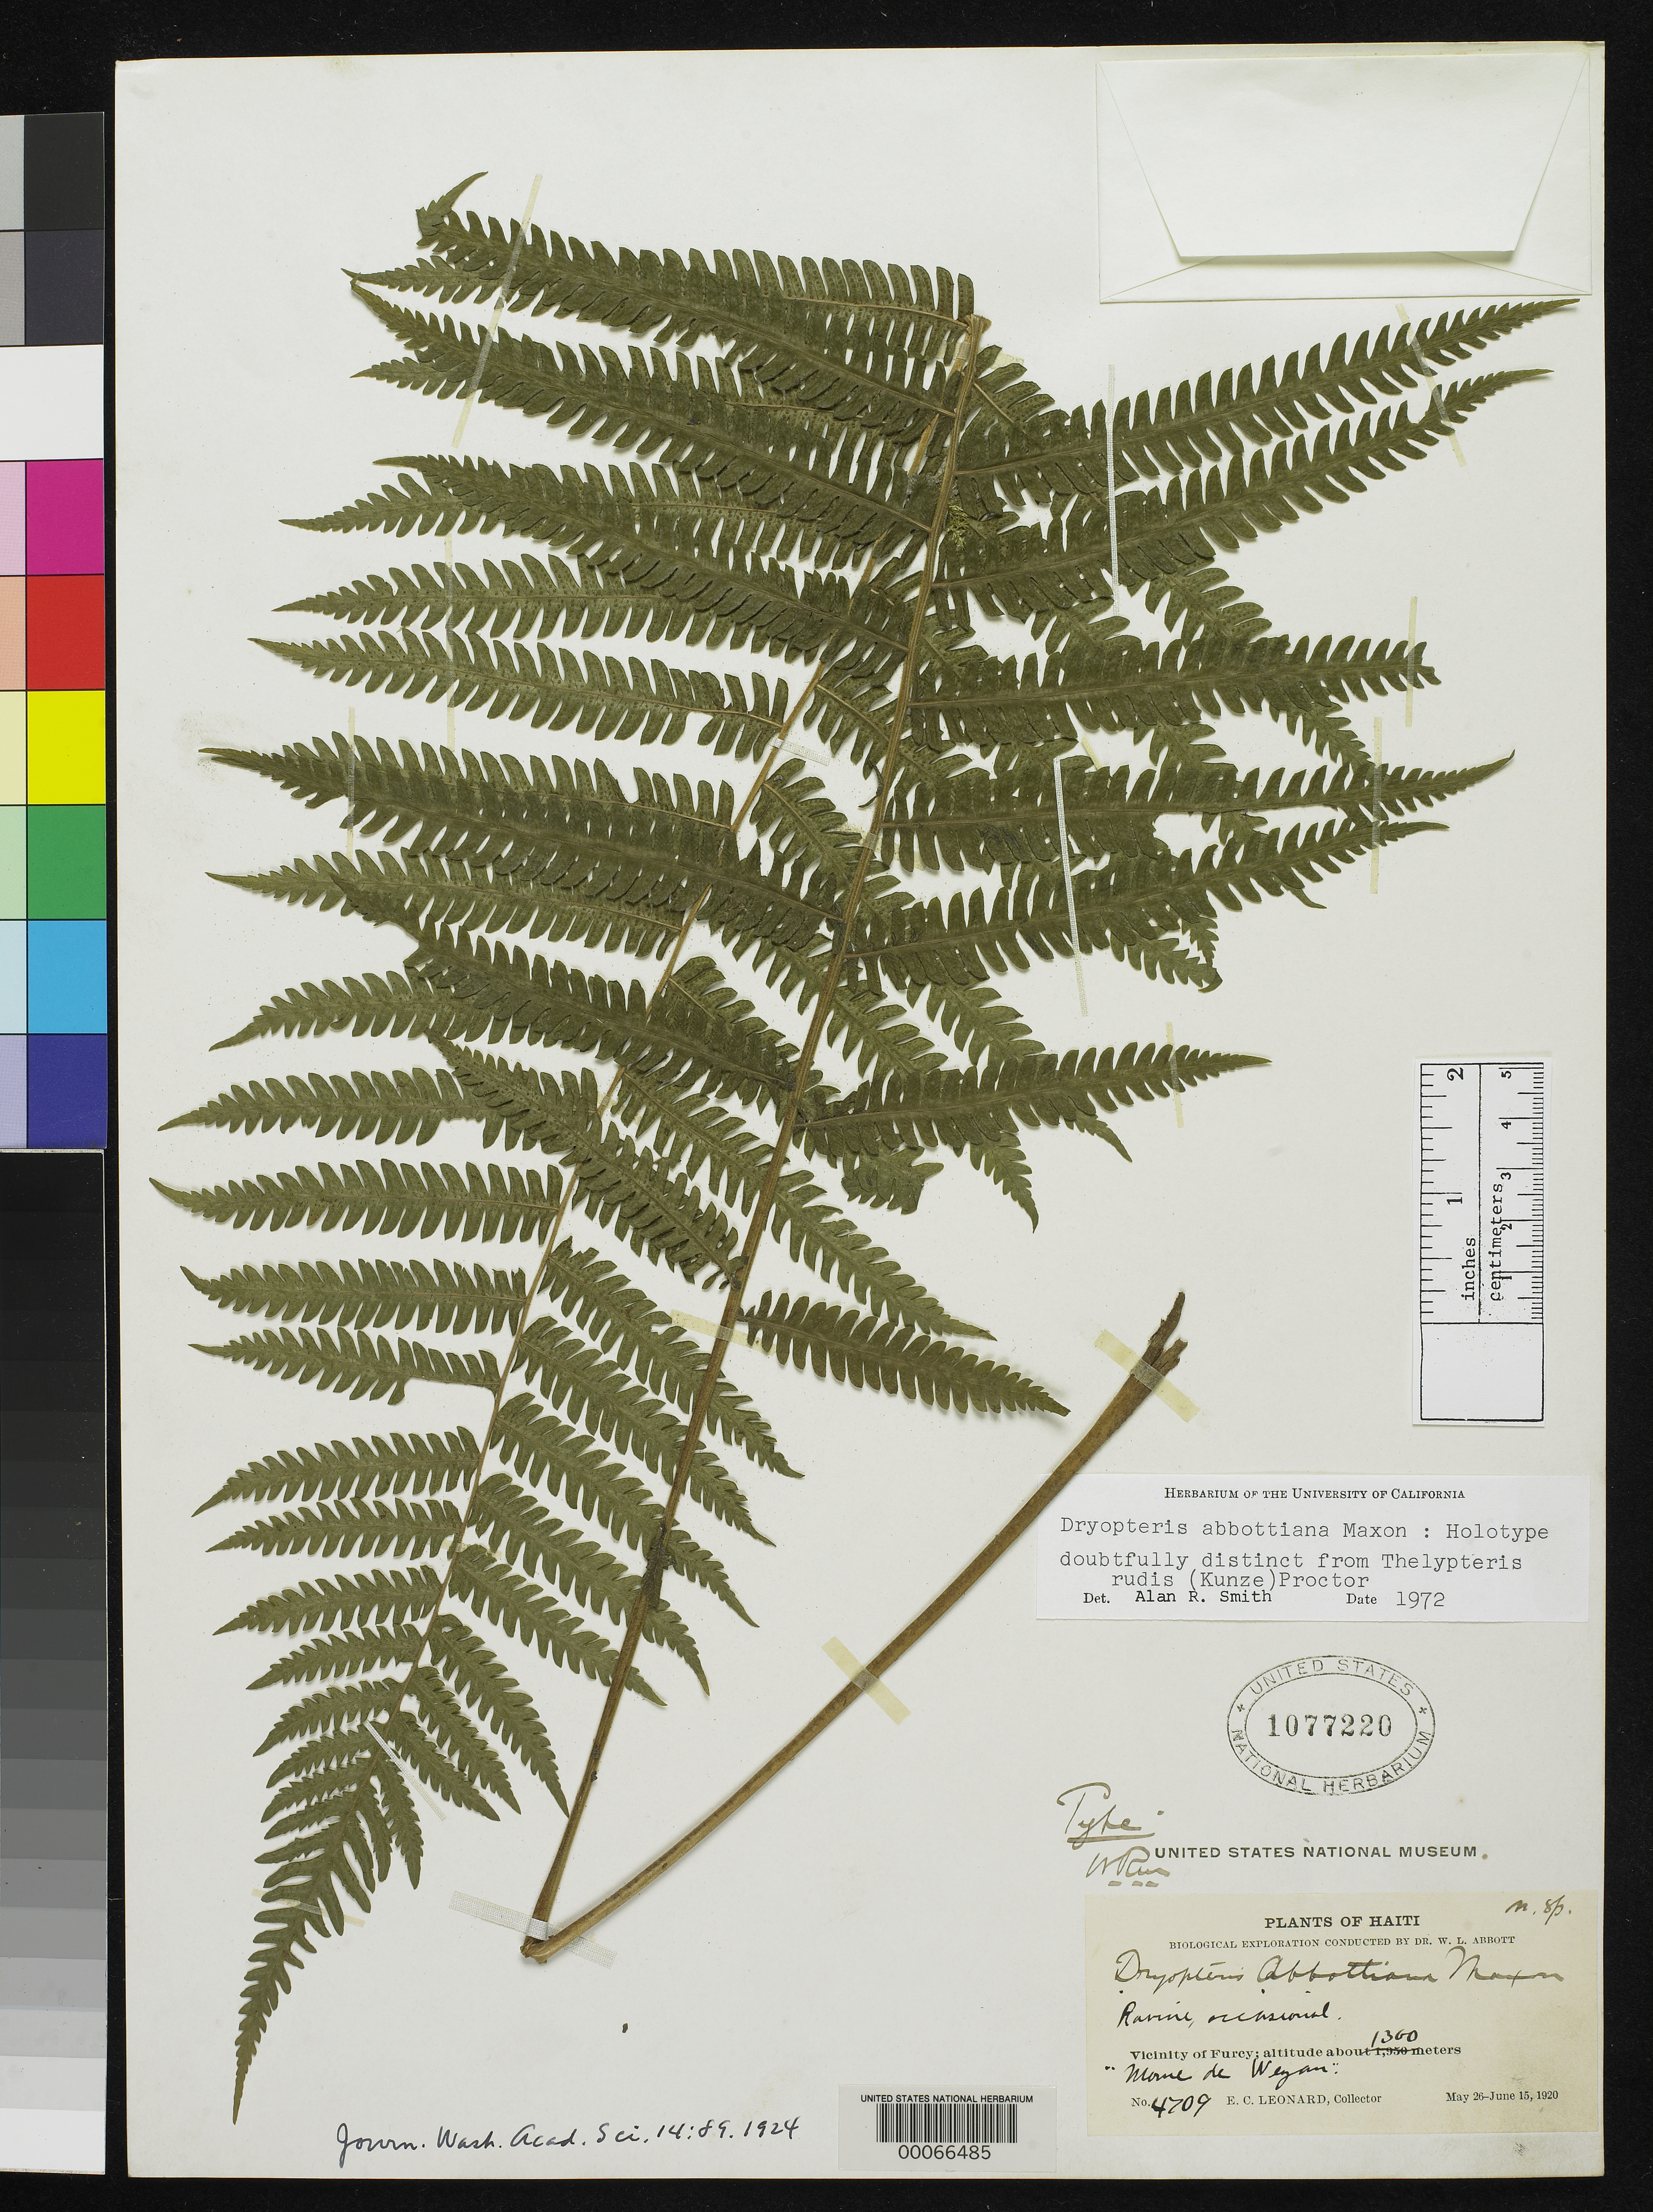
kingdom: Plantae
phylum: Tracheophyta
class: Polypodiopsida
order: Polypodiales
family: Dryopteridaceae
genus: Dryopteris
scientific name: Dryopteris abbottiana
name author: Maxon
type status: Holotype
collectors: E. C. Leonard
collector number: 4709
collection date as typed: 26 May 1920 to 15 Jun 1920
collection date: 1920-05-26/1920-06-15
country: Haiti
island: Hispaniola Island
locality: Vicinity of Furcy, Morne de Weyan.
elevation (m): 1300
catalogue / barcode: US 1077220